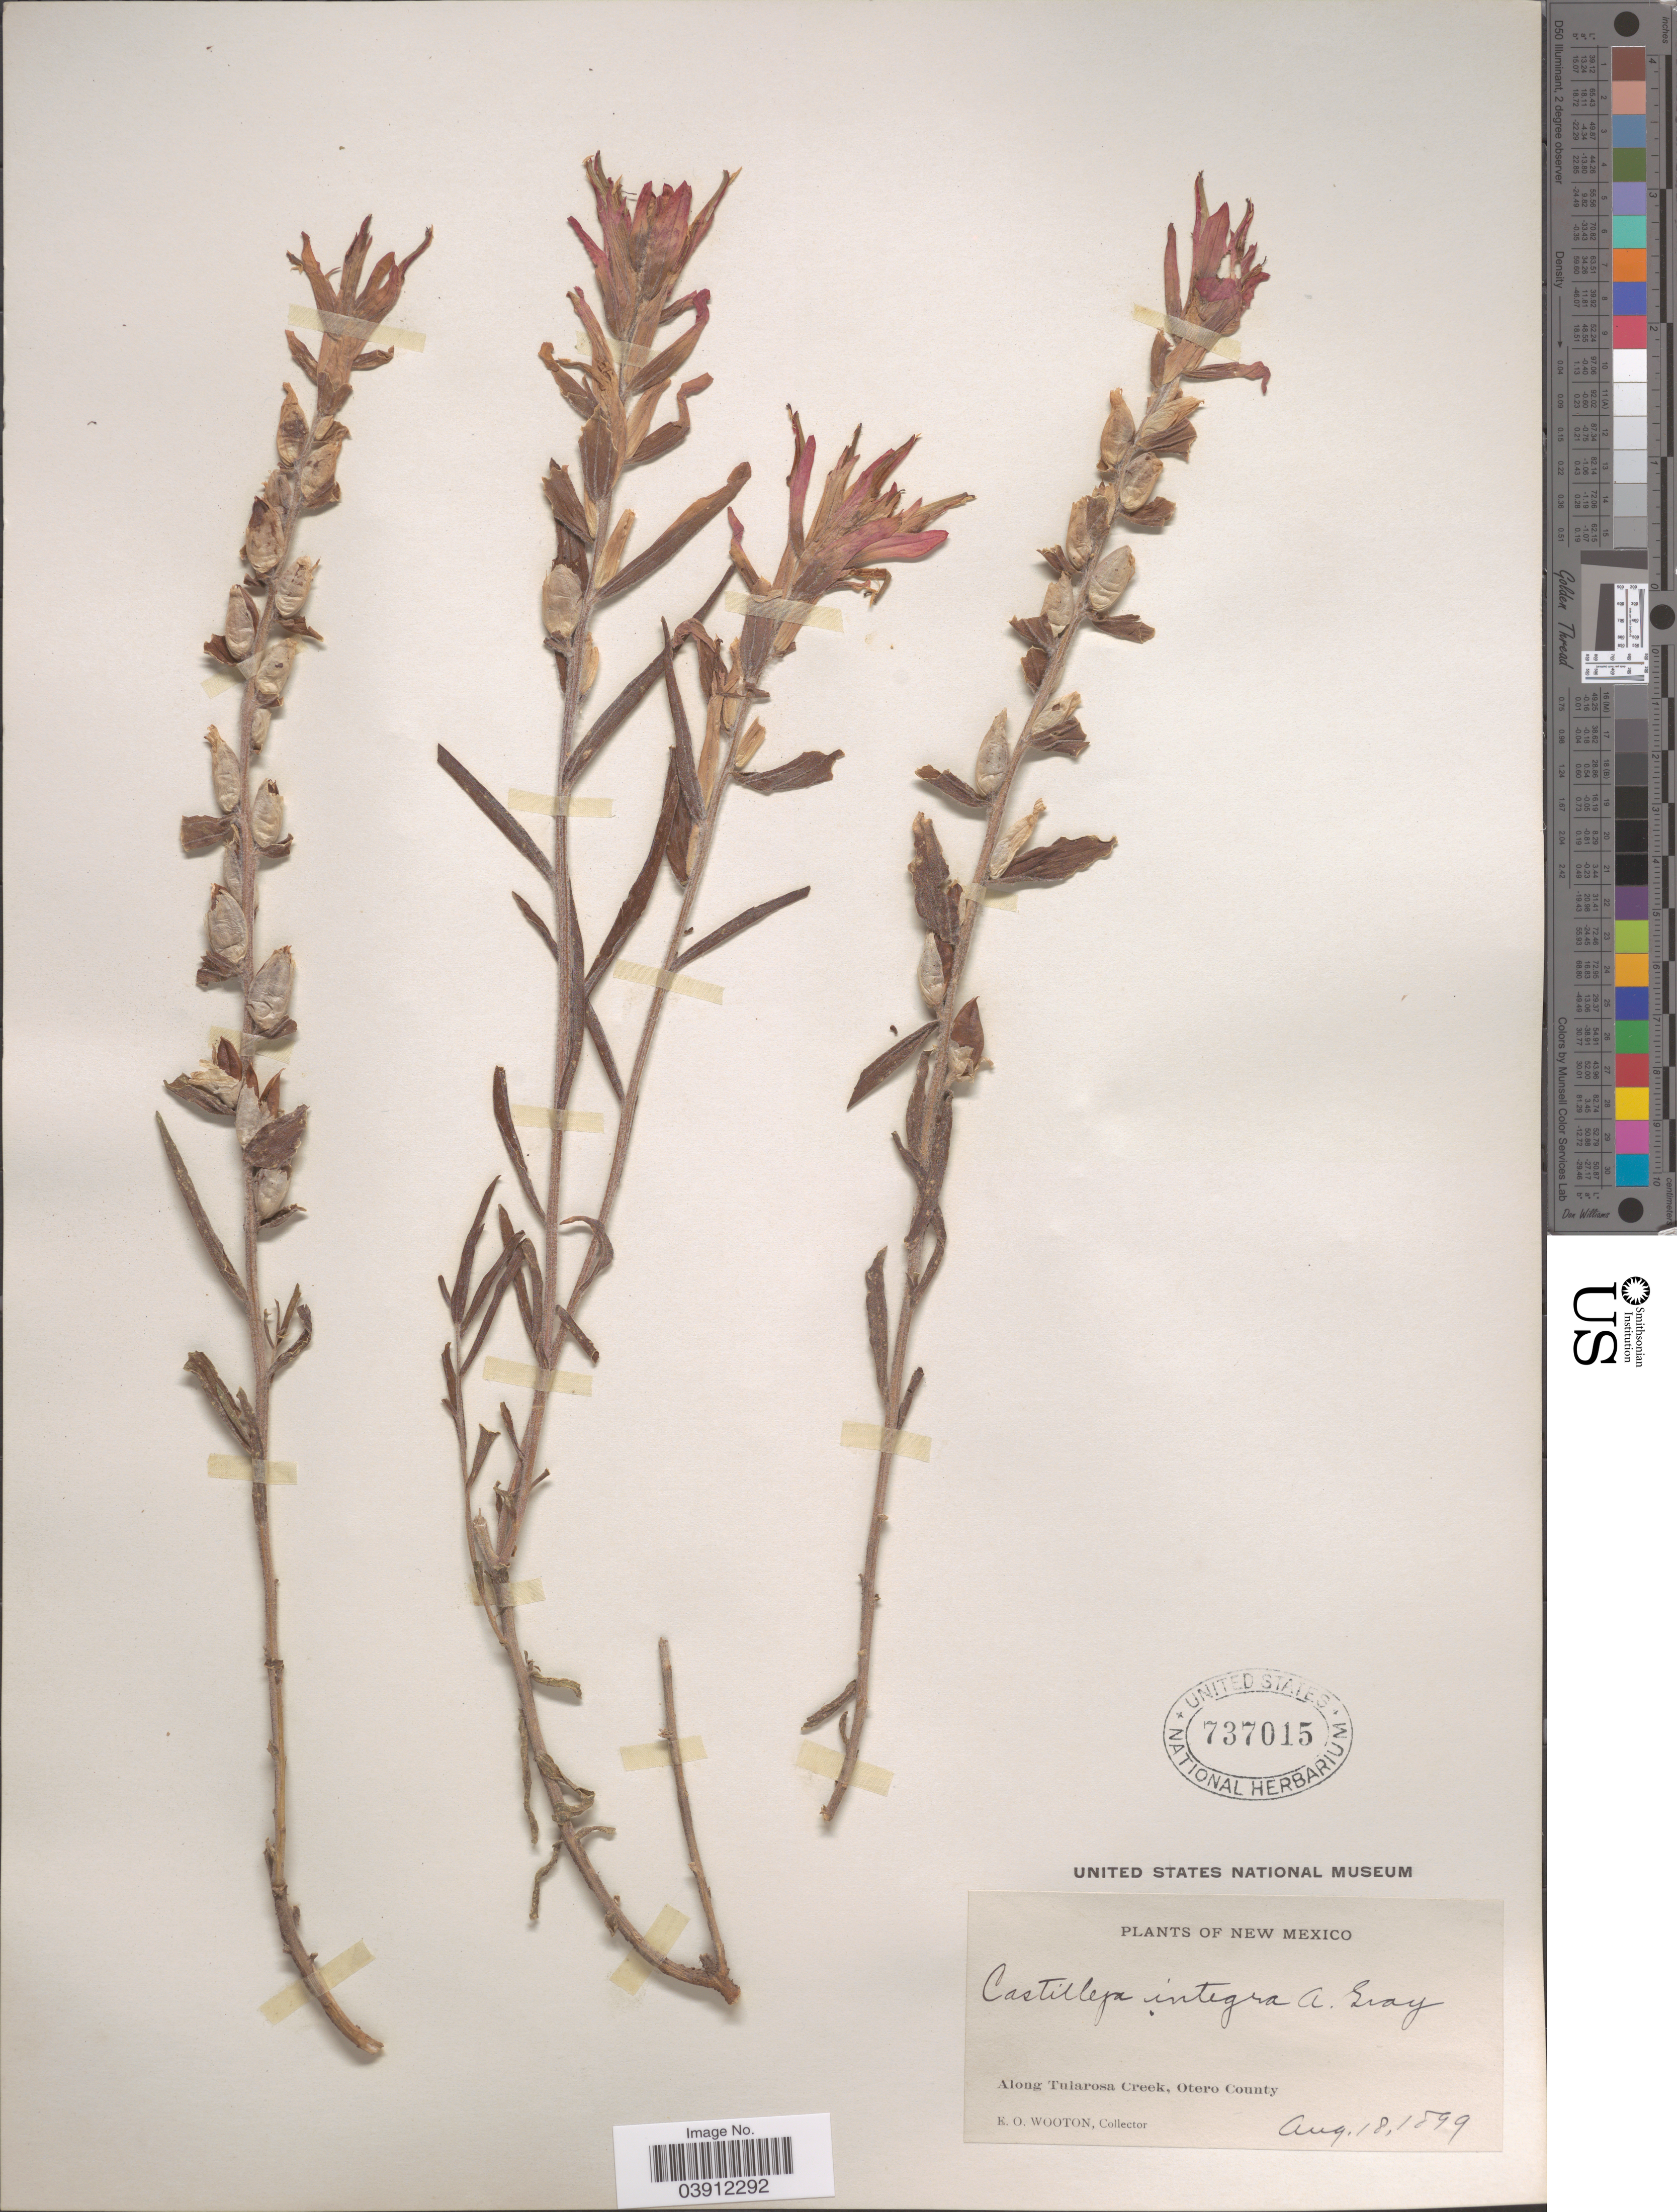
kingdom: Plantae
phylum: Tracheophyta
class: Magnoliopsida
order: Lamiales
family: Orobanchaceae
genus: Castilleja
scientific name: Castilleja integra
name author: A. Gray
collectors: E. O. Wooton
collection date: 1899-08-18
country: United States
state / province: New Mexico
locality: Along Tularosa Creek, Otero County.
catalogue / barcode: US 737015